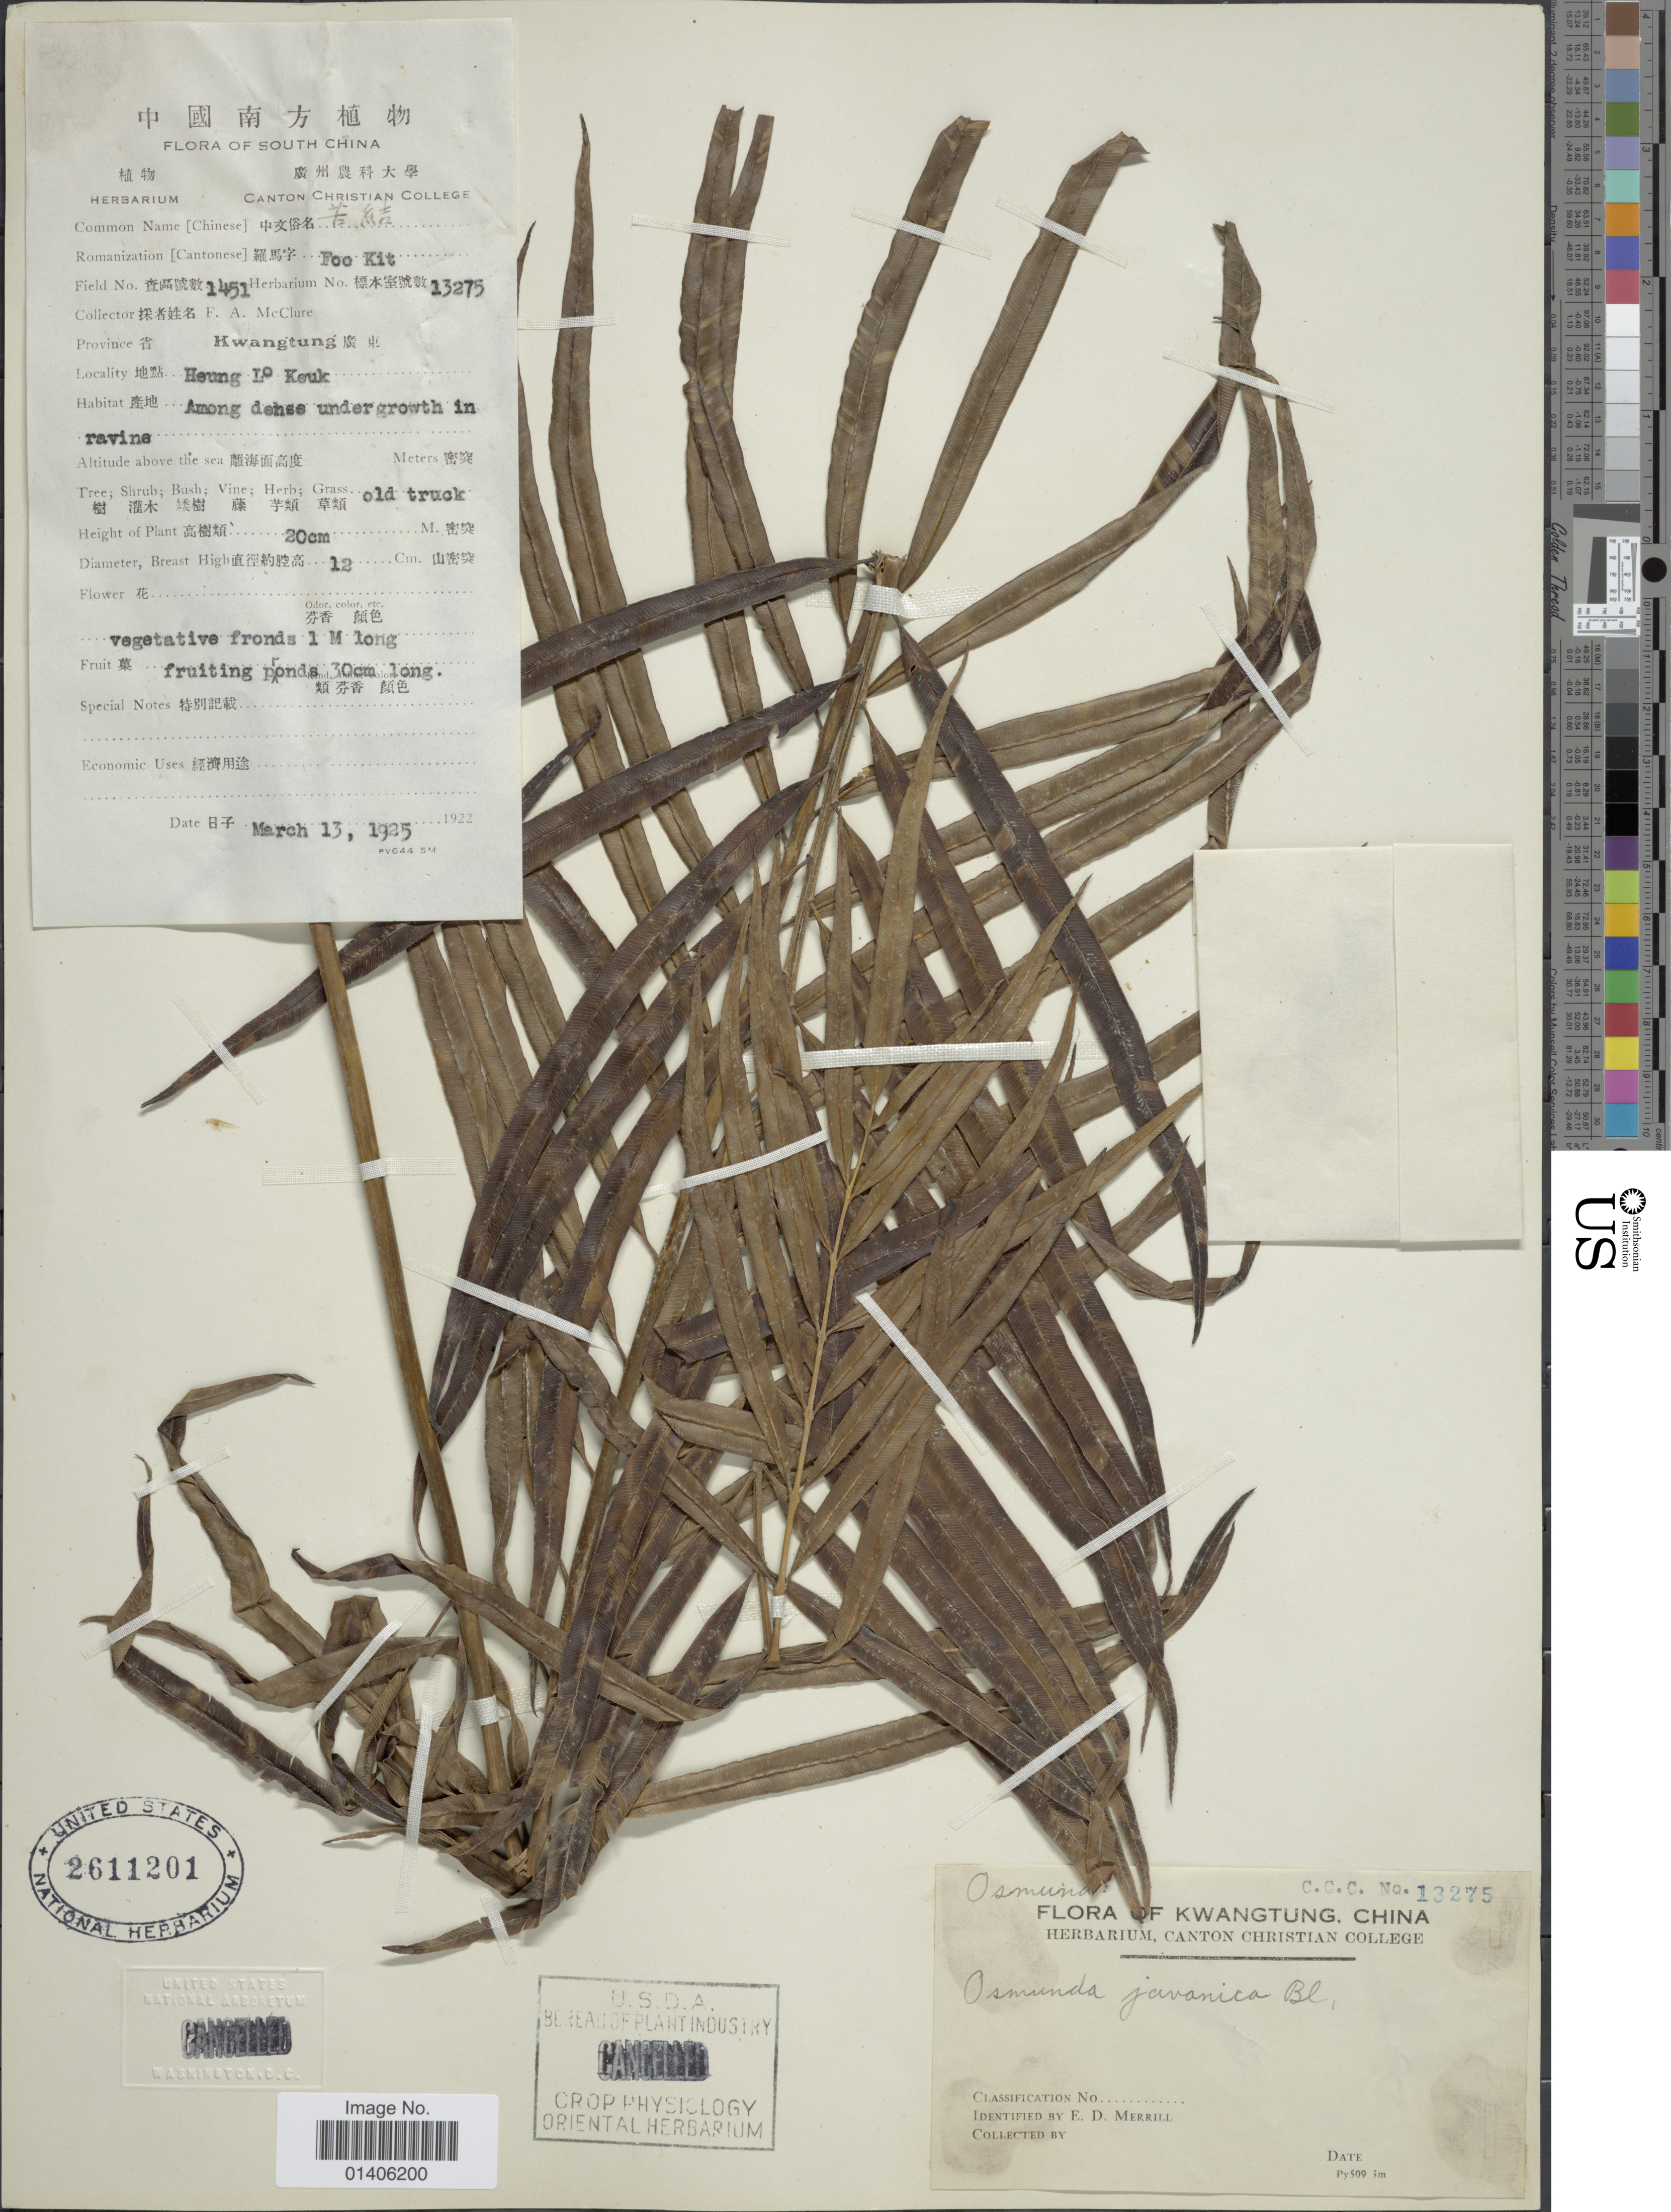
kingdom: Plantae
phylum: Tracheophyta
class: Polypodiopsida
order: Osmundales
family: Osmundaceae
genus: Osmunda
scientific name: Osmunda javanica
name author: Blume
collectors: F. A. McClure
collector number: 13275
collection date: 1925-03-13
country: China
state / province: Guangdong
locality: South China, province Kwangtung, Hueng Lo keuk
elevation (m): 20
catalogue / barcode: US 2611201